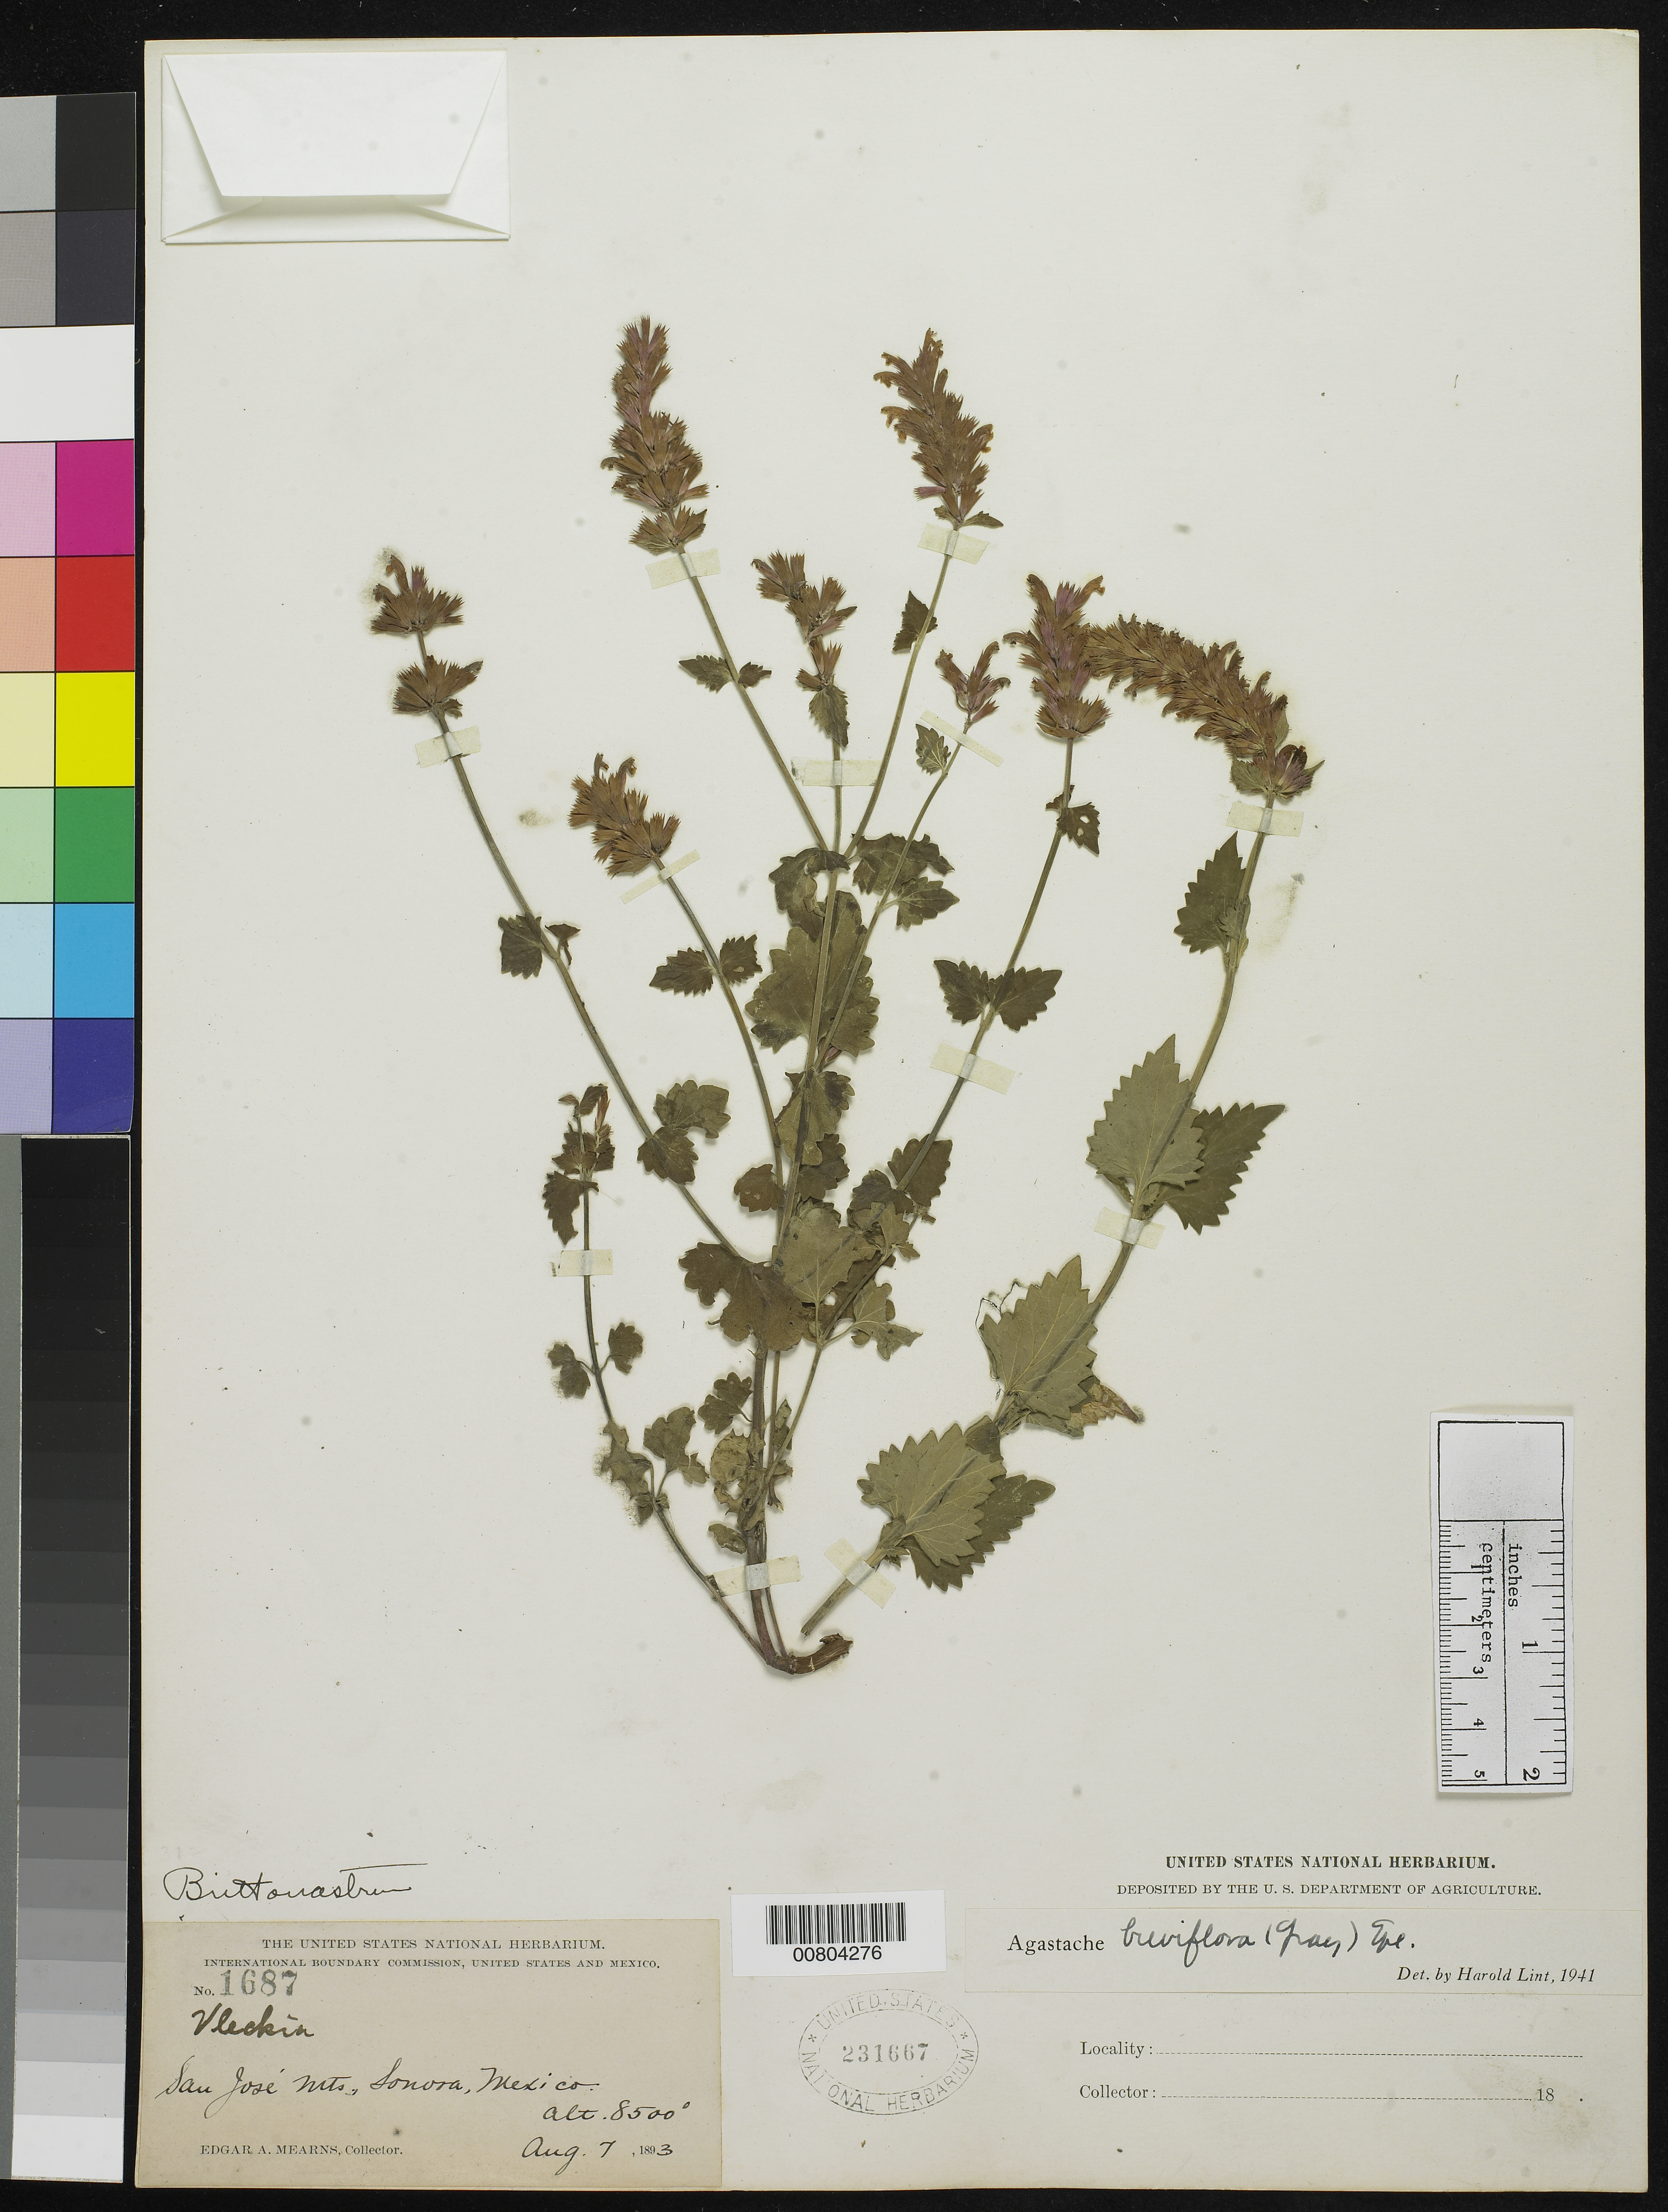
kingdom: Plantae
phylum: Tracheophyta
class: Magnoliopsida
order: Lamiales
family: Lamiaceae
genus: Agastache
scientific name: Agastache breviflora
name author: (A. Gray) Epling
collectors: E. A. Mearns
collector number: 1687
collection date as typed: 07 Aug 1893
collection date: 1893-08-07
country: Mexico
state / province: Sonora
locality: San Jose Mts., Sonora.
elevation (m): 2591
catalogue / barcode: US 231667